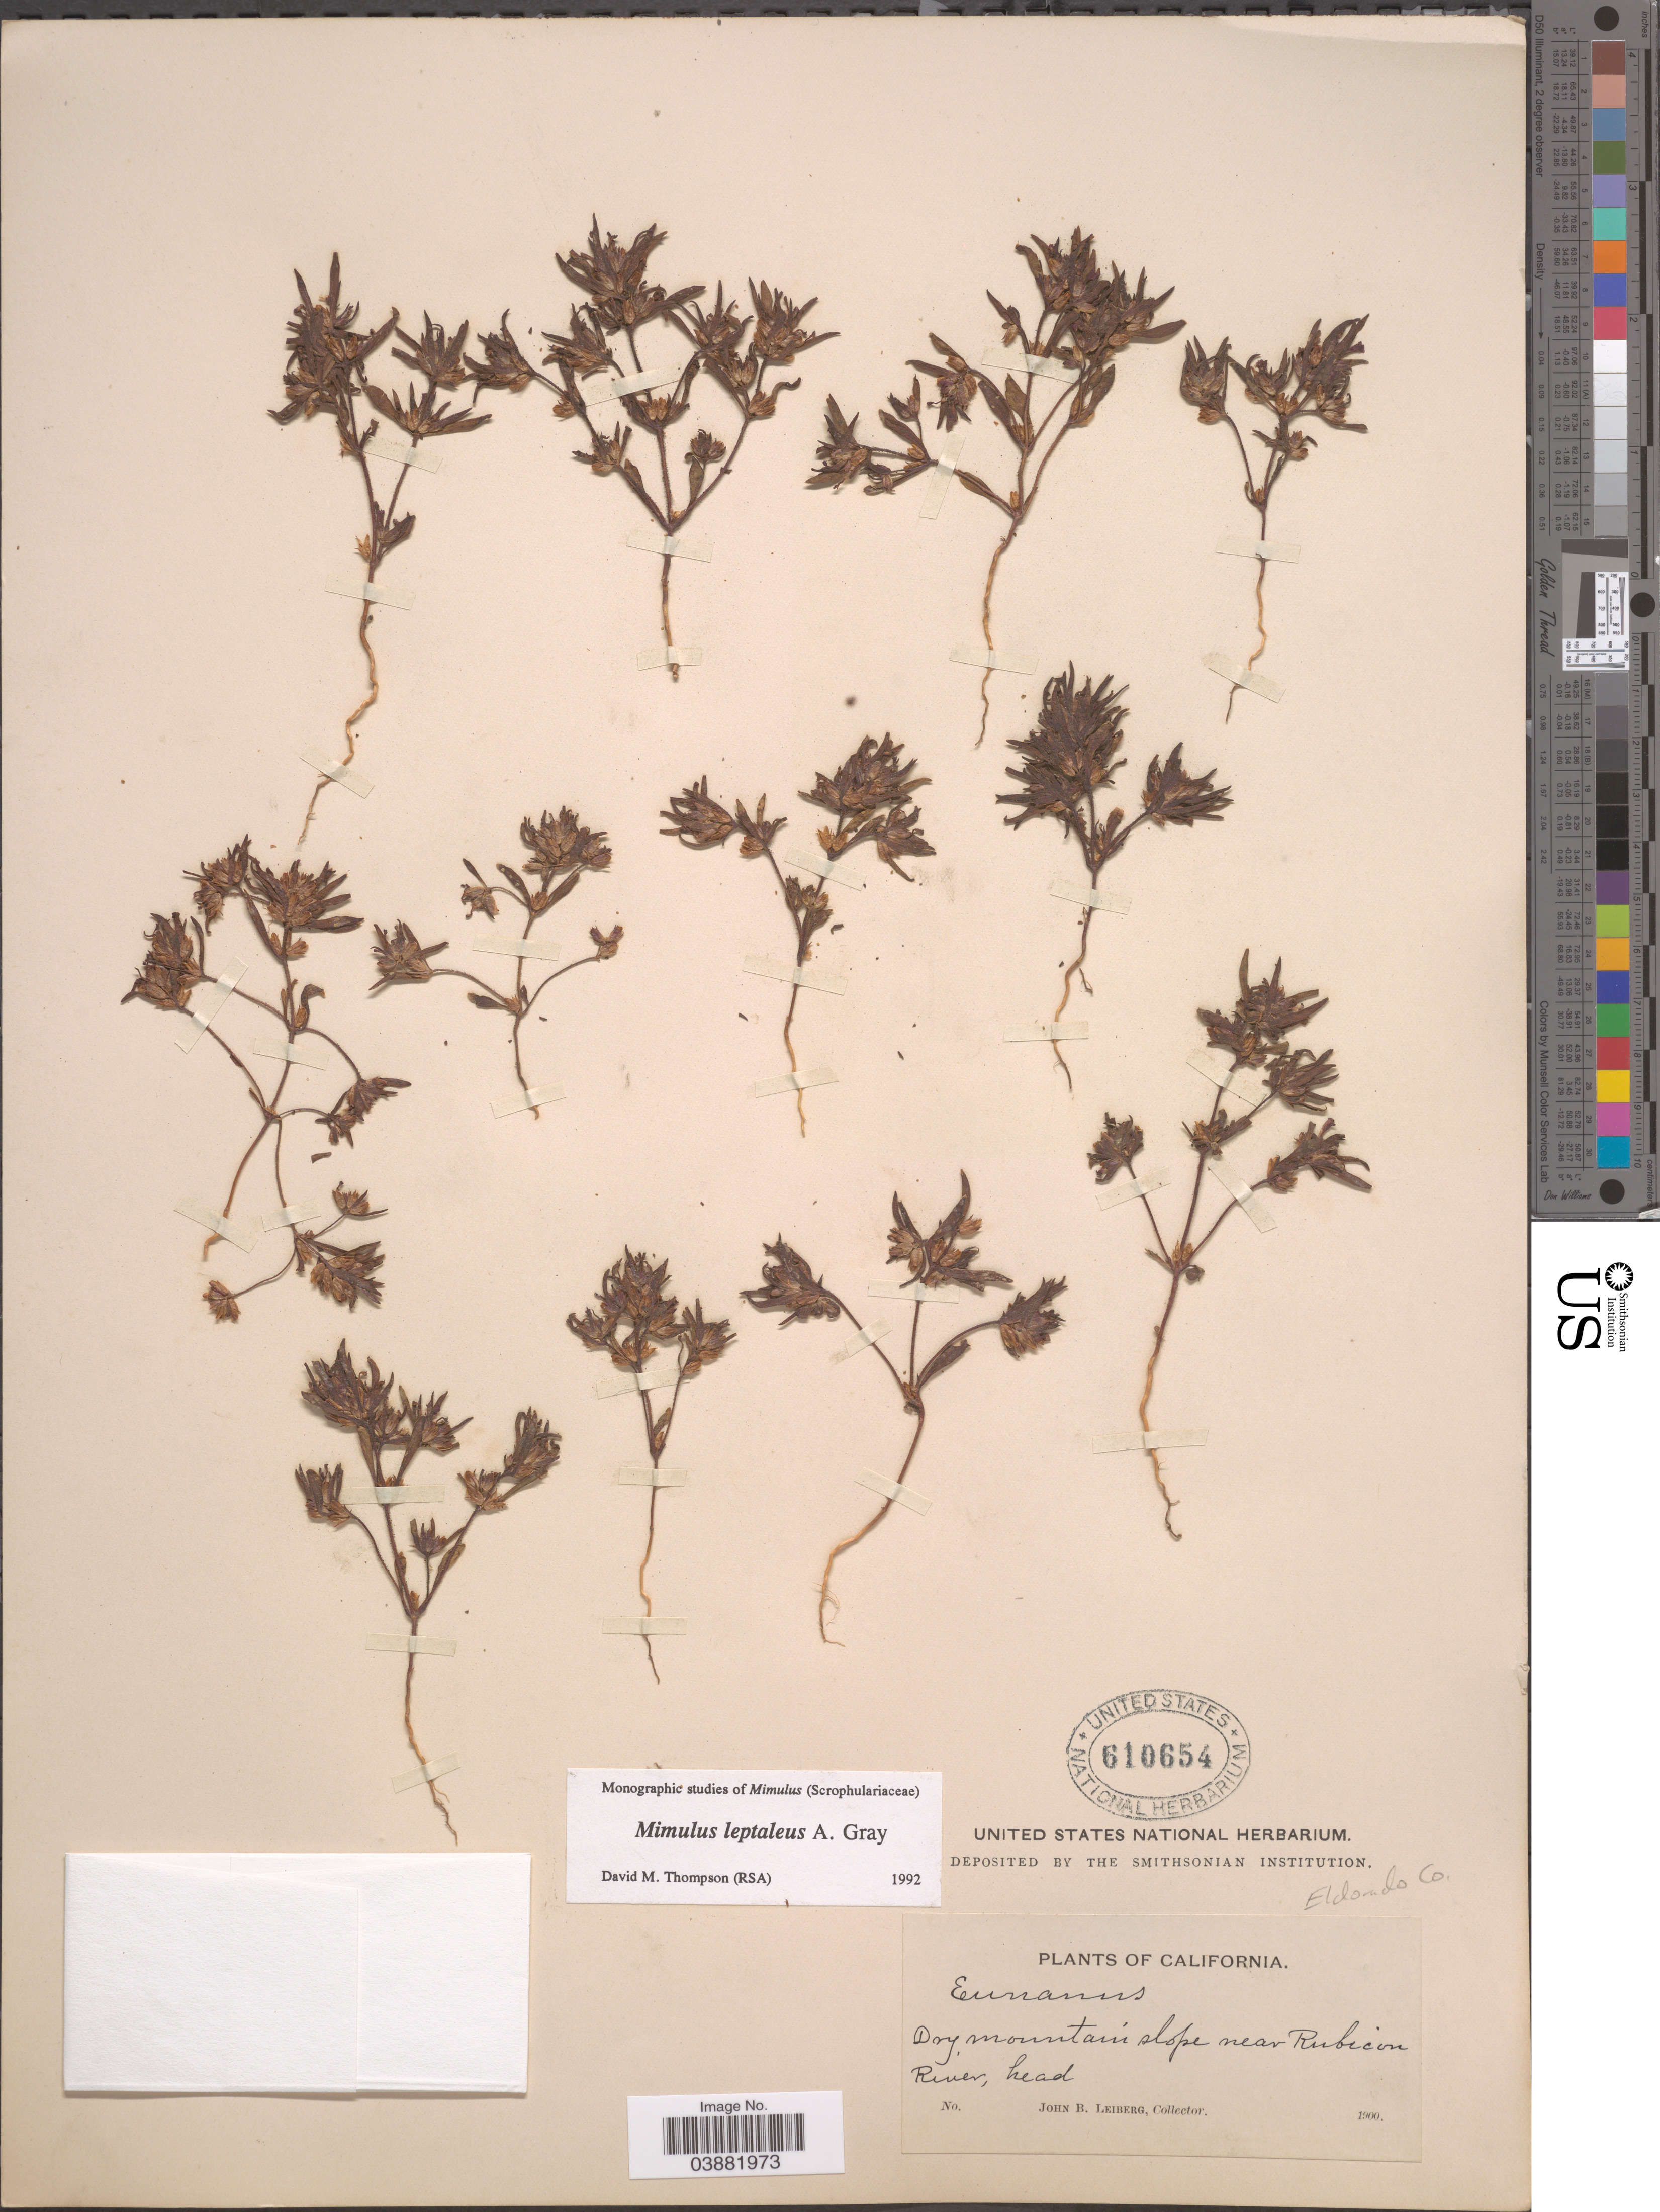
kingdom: Plantae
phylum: Tracheophyta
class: Magnoliopsida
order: Lamiales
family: Phrymaceae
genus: Mimulus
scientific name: Mimulus leptaleus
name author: A. Gray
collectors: J. B. Leiberg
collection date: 1900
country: United States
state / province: California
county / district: El Dorado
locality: Eldorado Co. Dry mountain slope near Rubicon River, head.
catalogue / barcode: US 610654